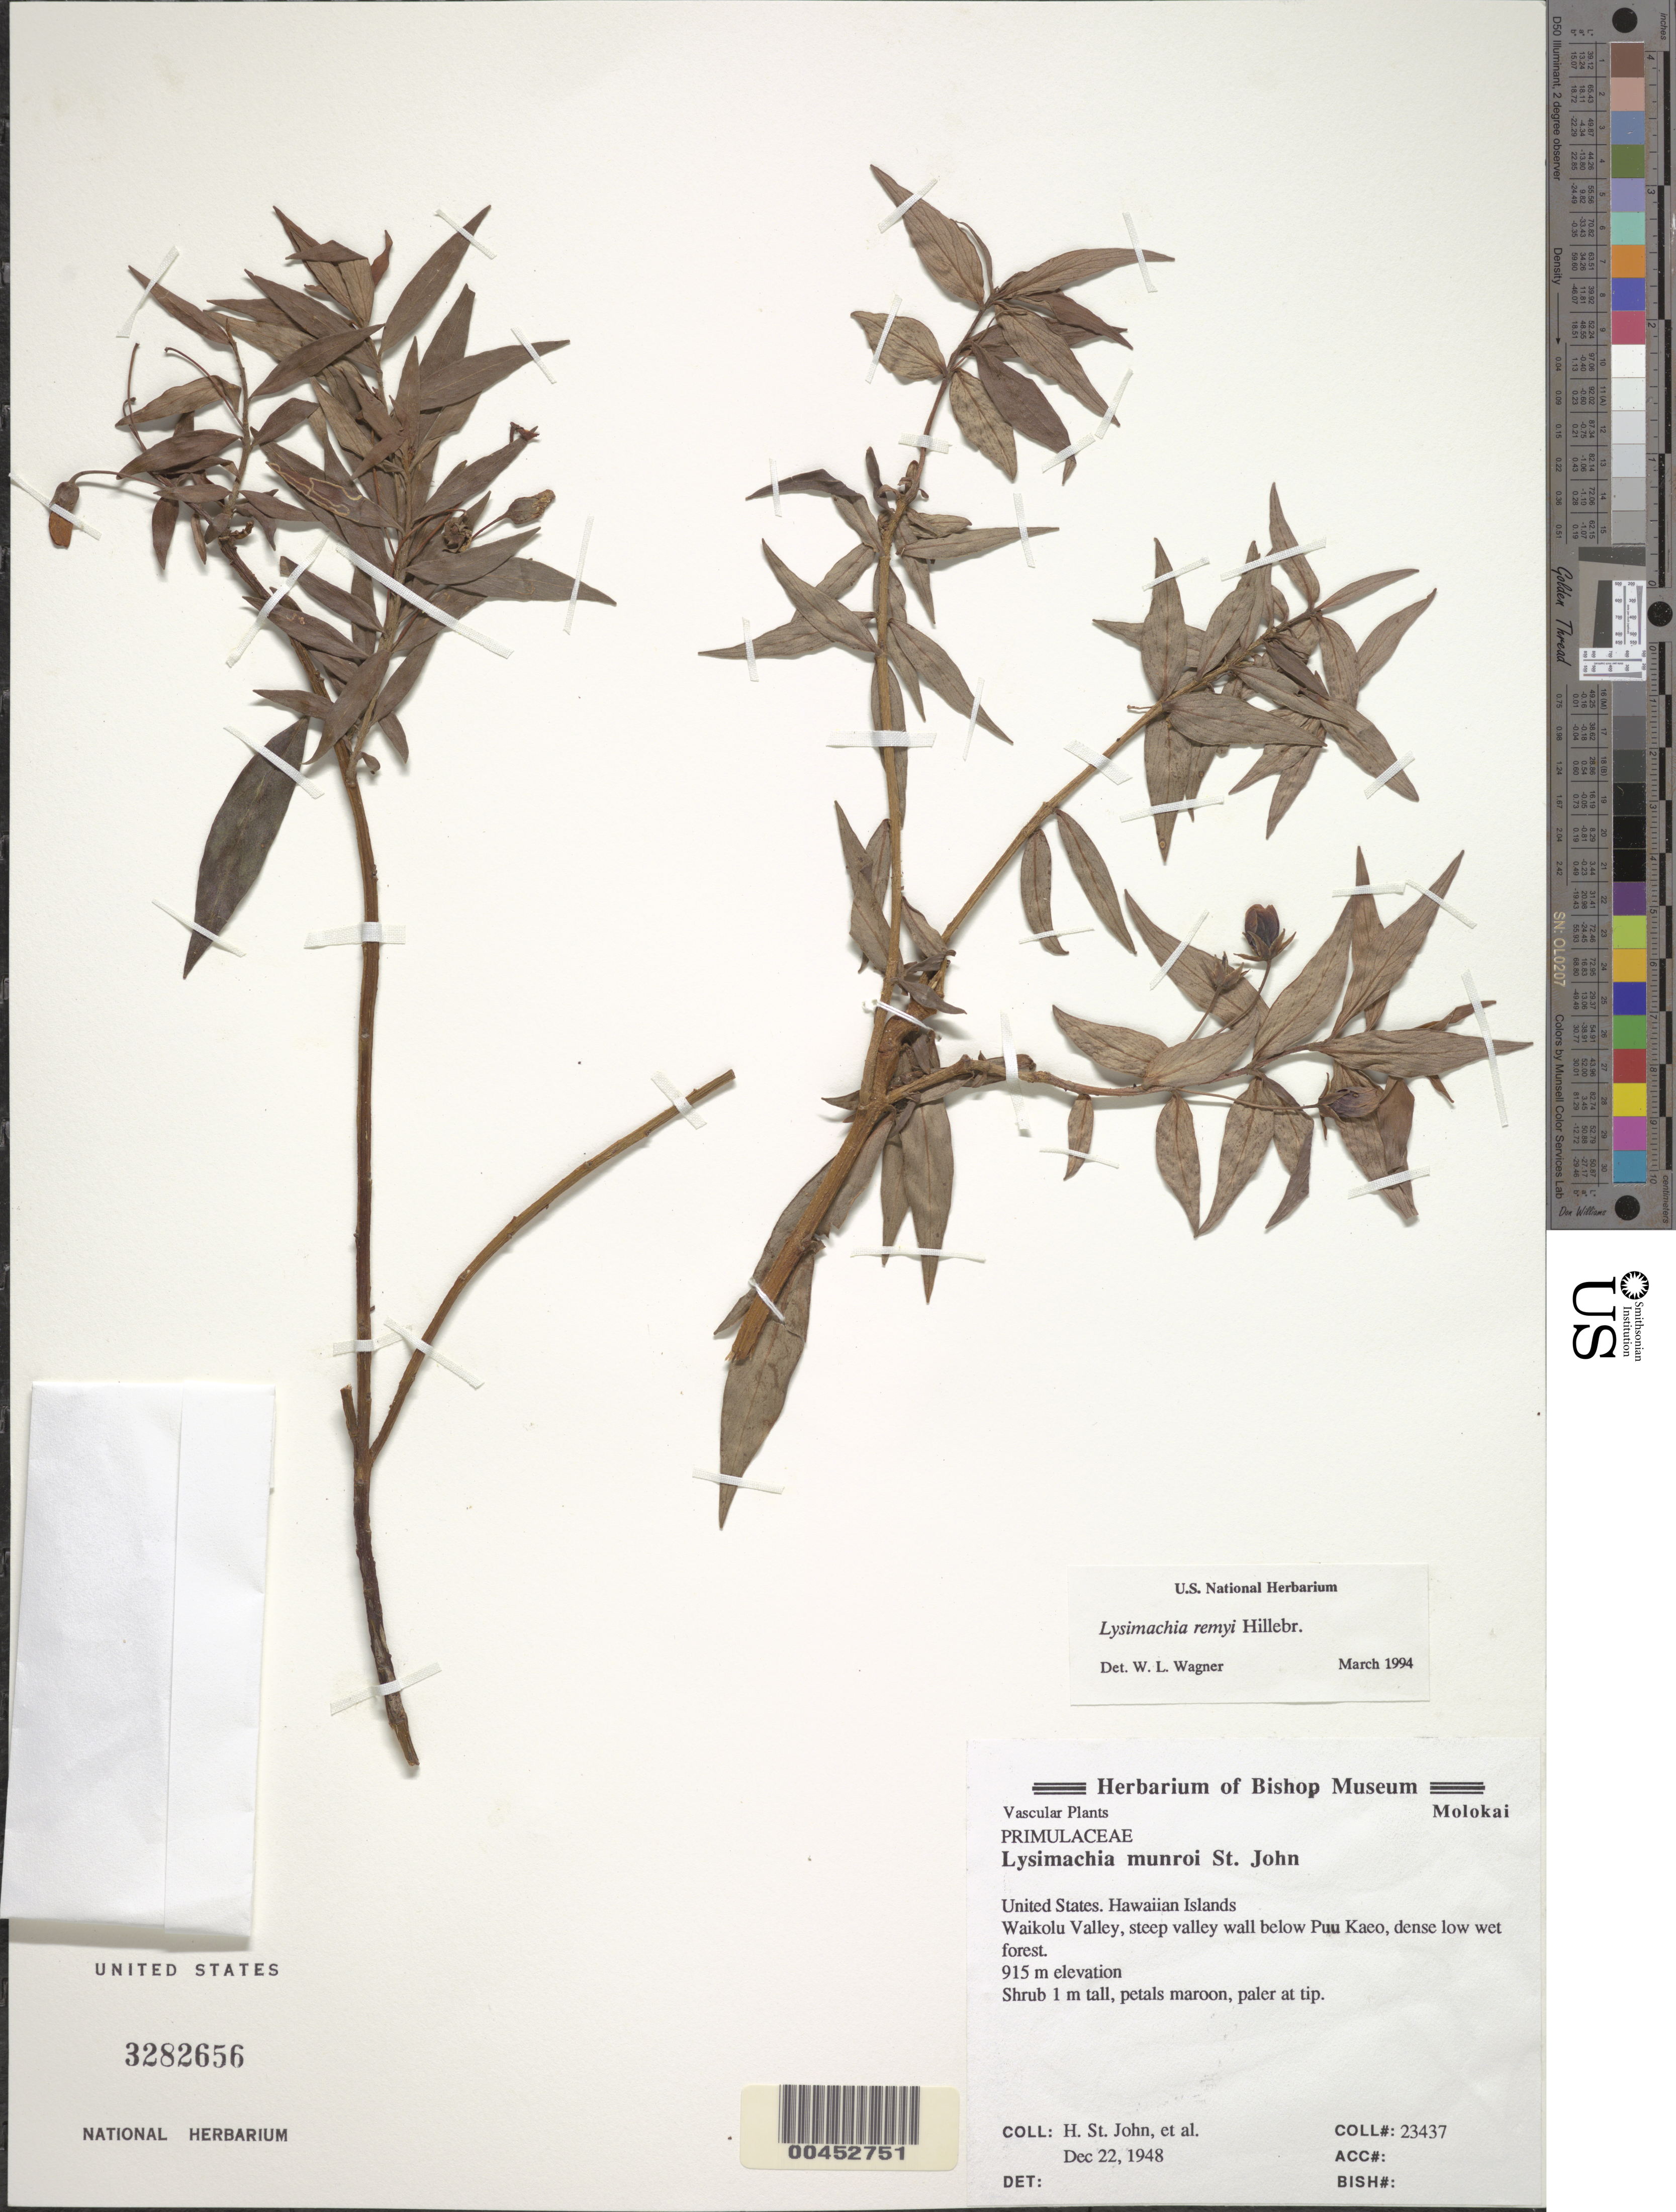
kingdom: Plantae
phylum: Tracheophyta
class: Magnoliopsida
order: Ericales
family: Primulaceae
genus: Lysimachia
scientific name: Lysimachia remyi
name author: Hillebr.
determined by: Wagner, W. L., (BOT), Smithsonian Institution - National Museum of Natural History (UNITED STATES)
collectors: H. St. John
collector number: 23437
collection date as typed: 22 Dec 1948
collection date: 1948-12-22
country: United States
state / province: Hawaii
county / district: Maui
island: Moloka'i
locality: Waikolu Valley, steep valley wall below Puu Kaeo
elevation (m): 914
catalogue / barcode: US 3282656